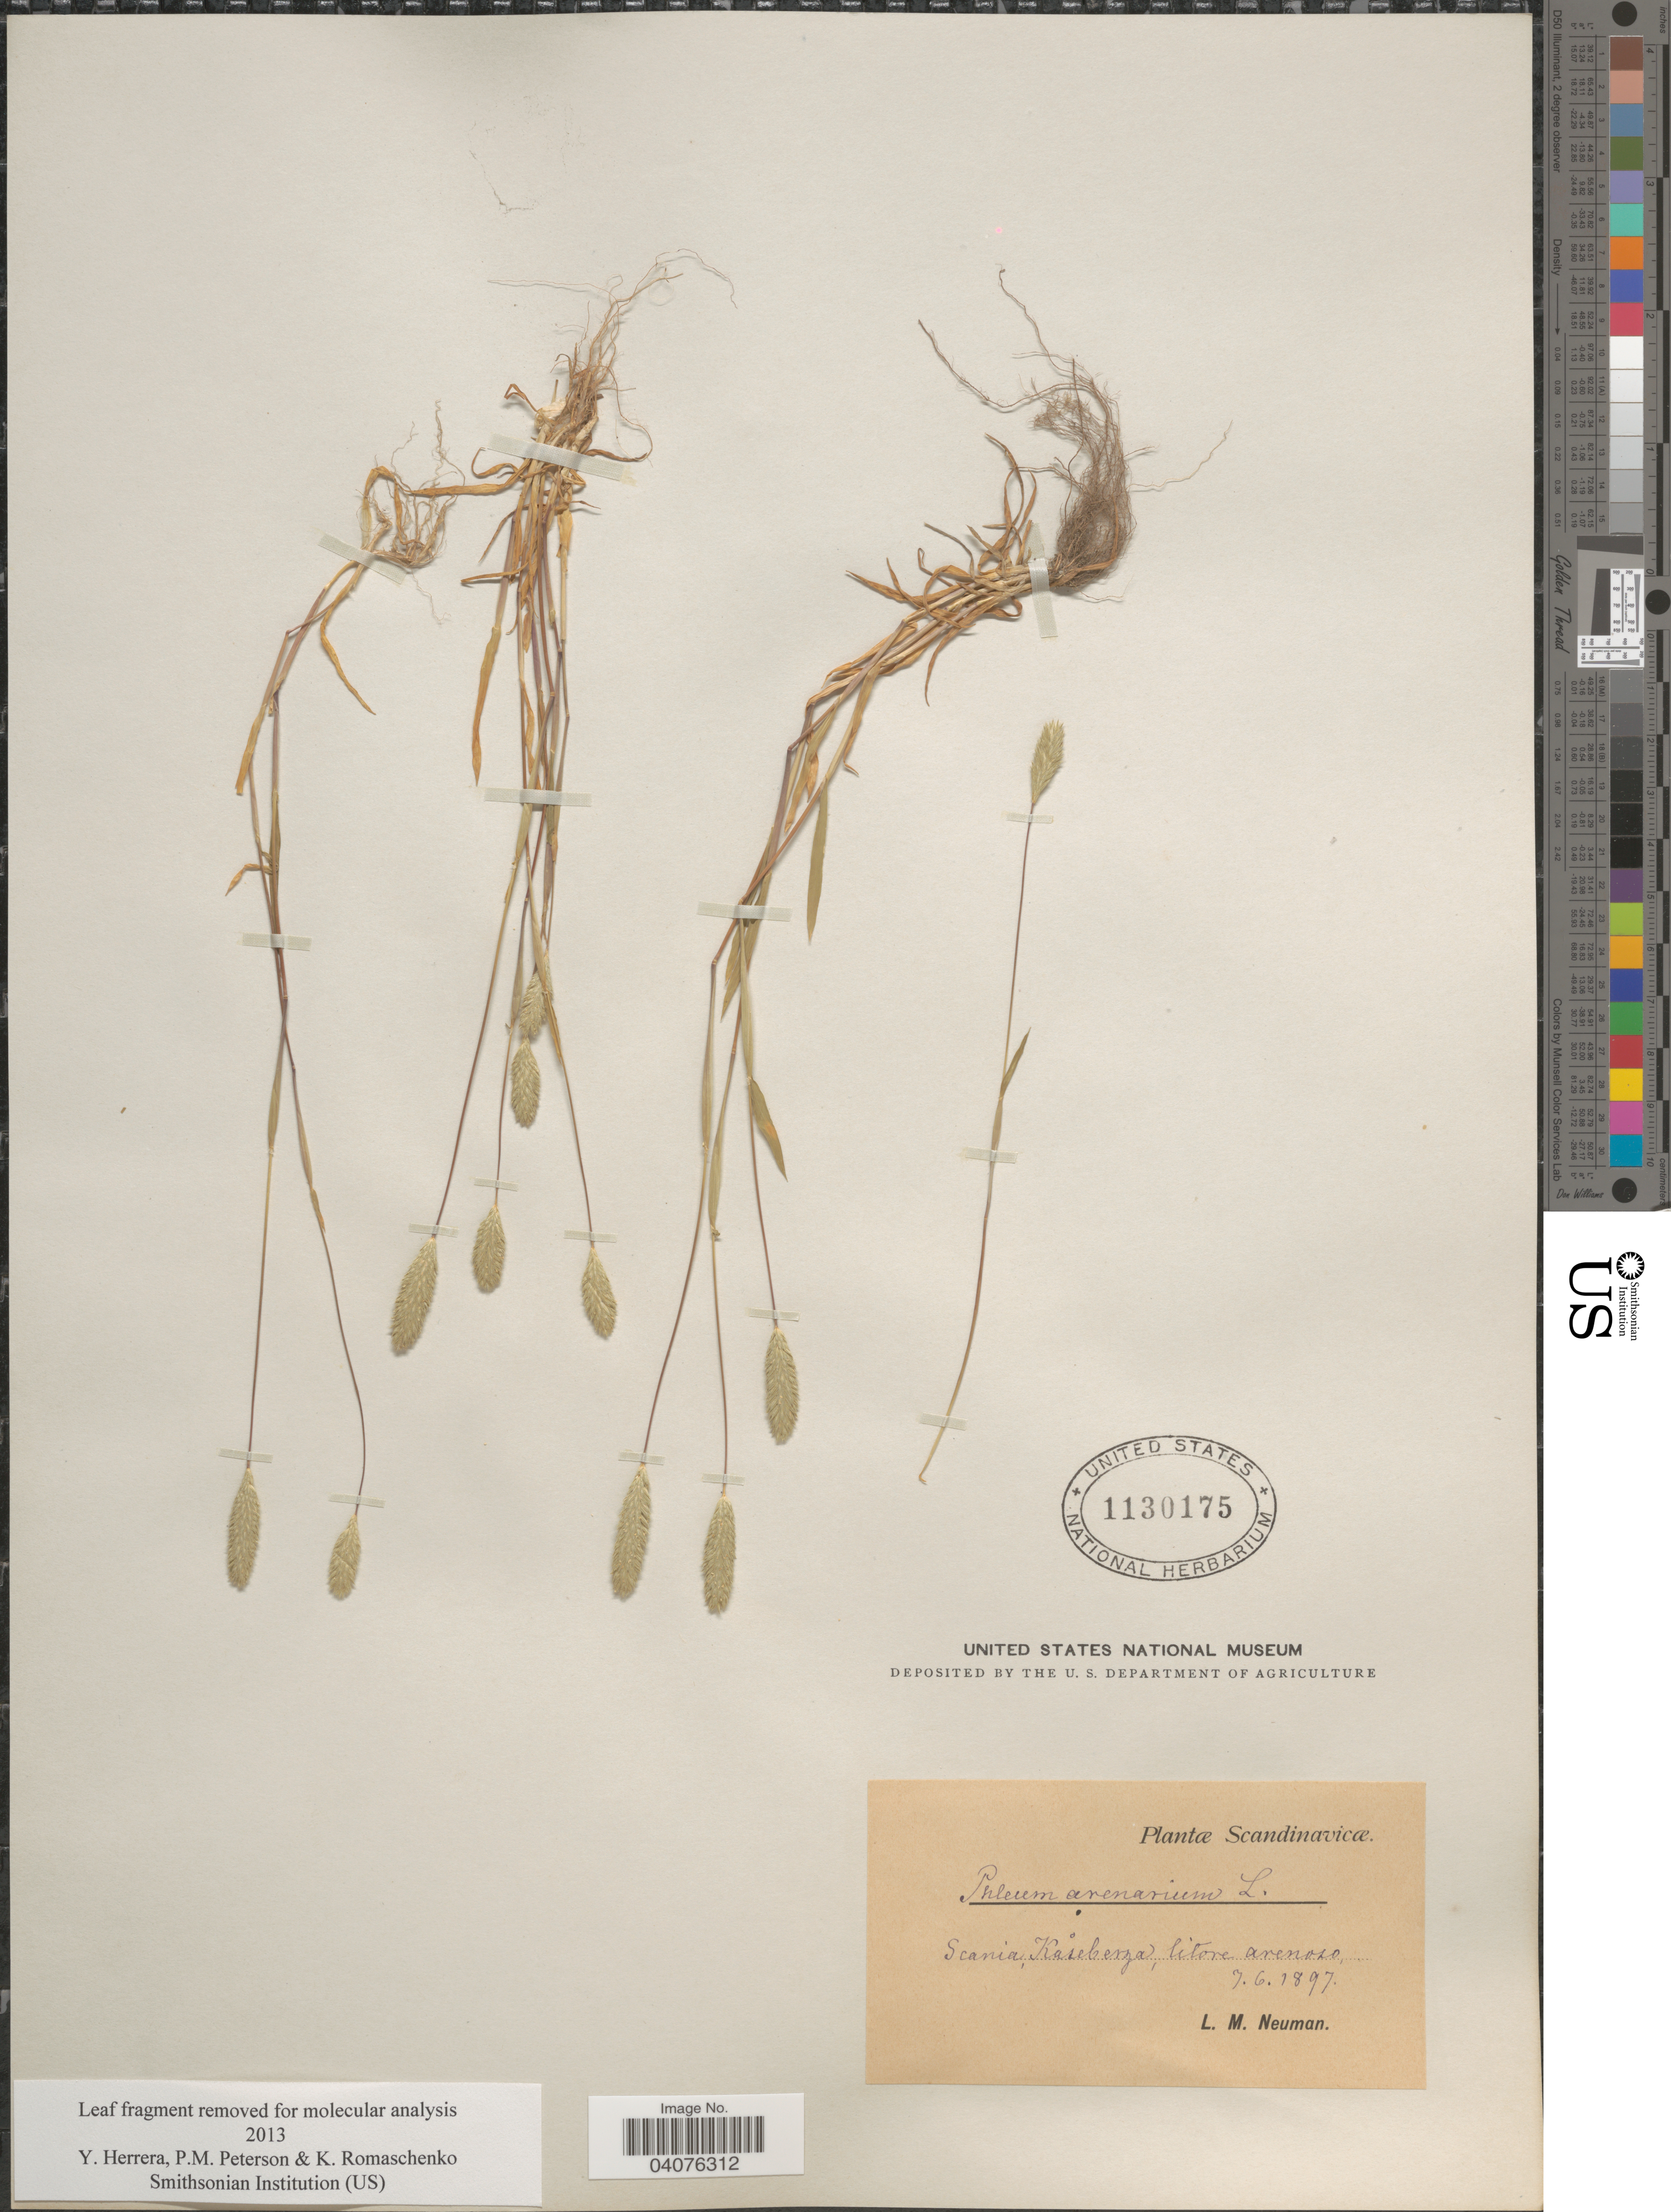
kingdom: Plantae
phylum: Tracheophyta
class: Liliopsida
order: Poales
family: Poaceae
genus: Phleum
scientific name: Phleum arenarium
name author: L.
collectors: L. Neuman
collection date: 1897-06-07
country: Sweden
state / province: Skåne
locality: Scandinavicæ. Scania, Kåseberga, litore arenoso.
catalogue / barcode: US 1130175